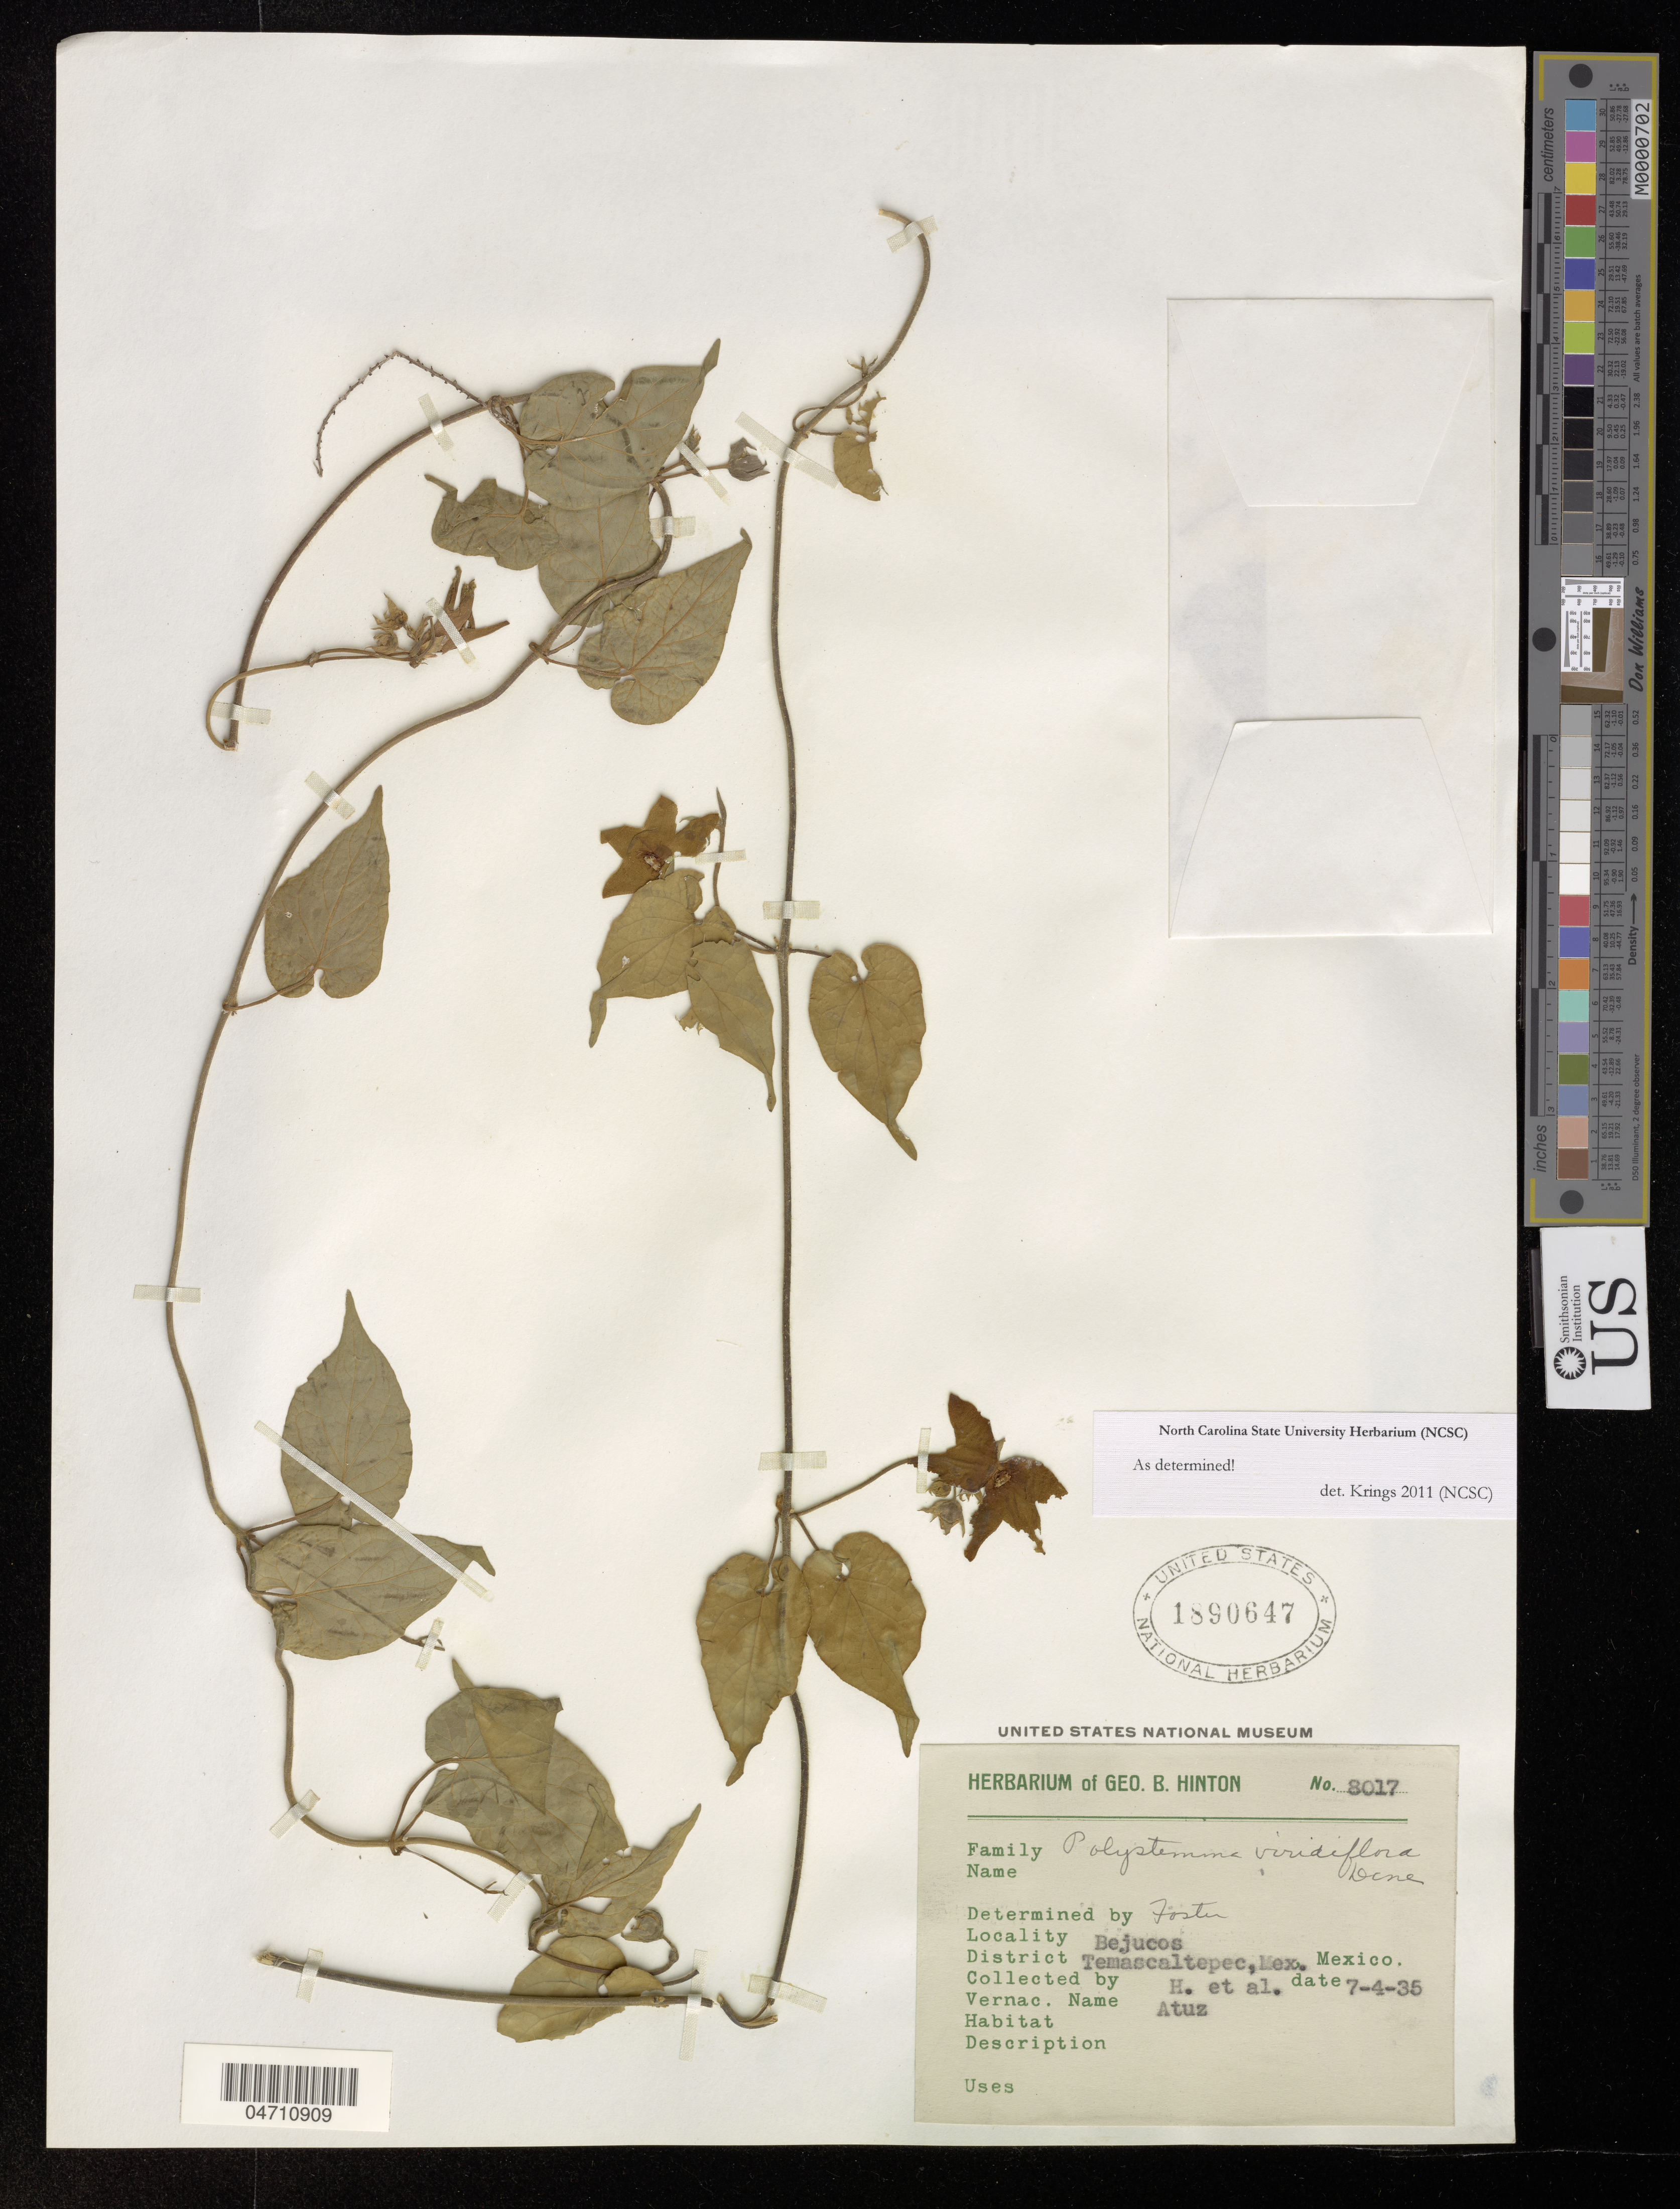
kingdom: Plantae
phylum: Tracheophyta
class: Magnoliopsida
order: Gentianales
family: Apocynaceae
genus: Polystemma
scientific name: Polystemma viridiflorum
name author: Decne.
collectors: G. B. Hinton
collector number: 8017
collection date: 1935-04-07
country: Mexico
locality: Bejucos. District Temascaltepec.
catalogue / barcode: US 1890647